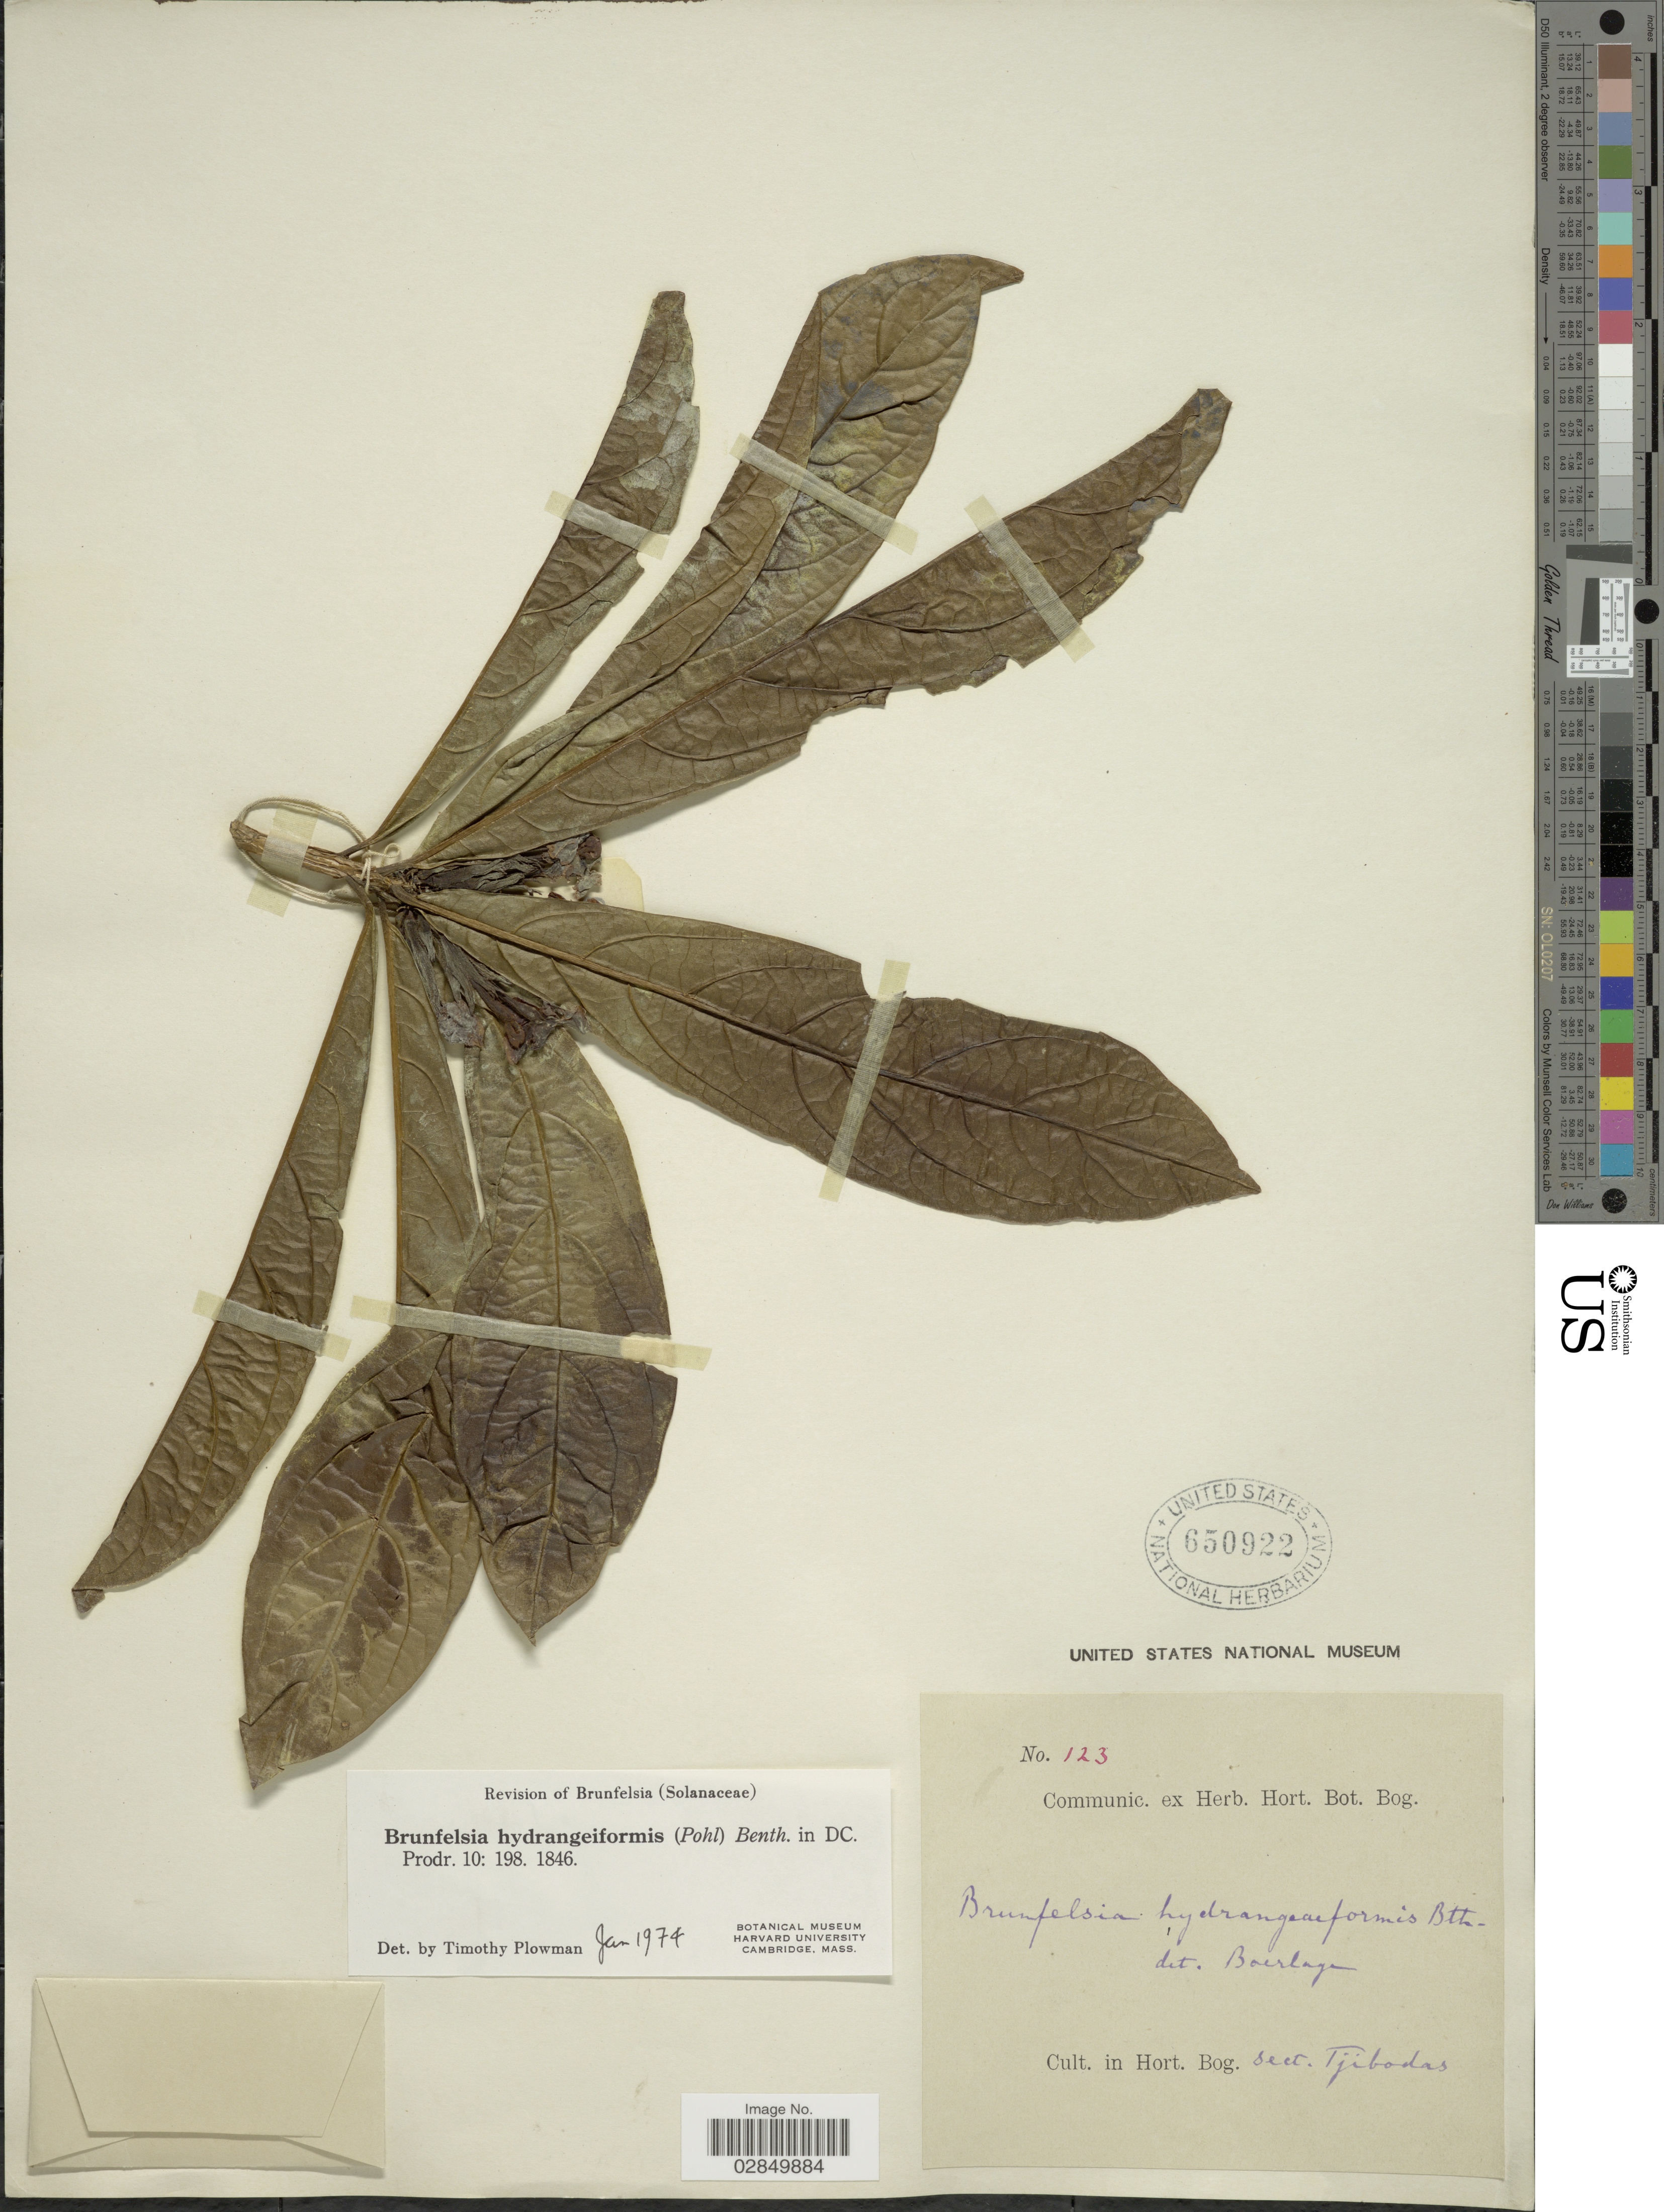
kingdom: Plantae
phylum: Tracheophyta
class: Magnoliopsida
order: Solanales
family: Solanaceae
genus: Brunfelsia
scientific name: Brunfelsia hydrangeiformis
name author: (Pohl) Benth.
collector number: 123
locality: Cult. in Hort. Bog. Sect. Tjibodas.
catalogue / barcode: US 650922